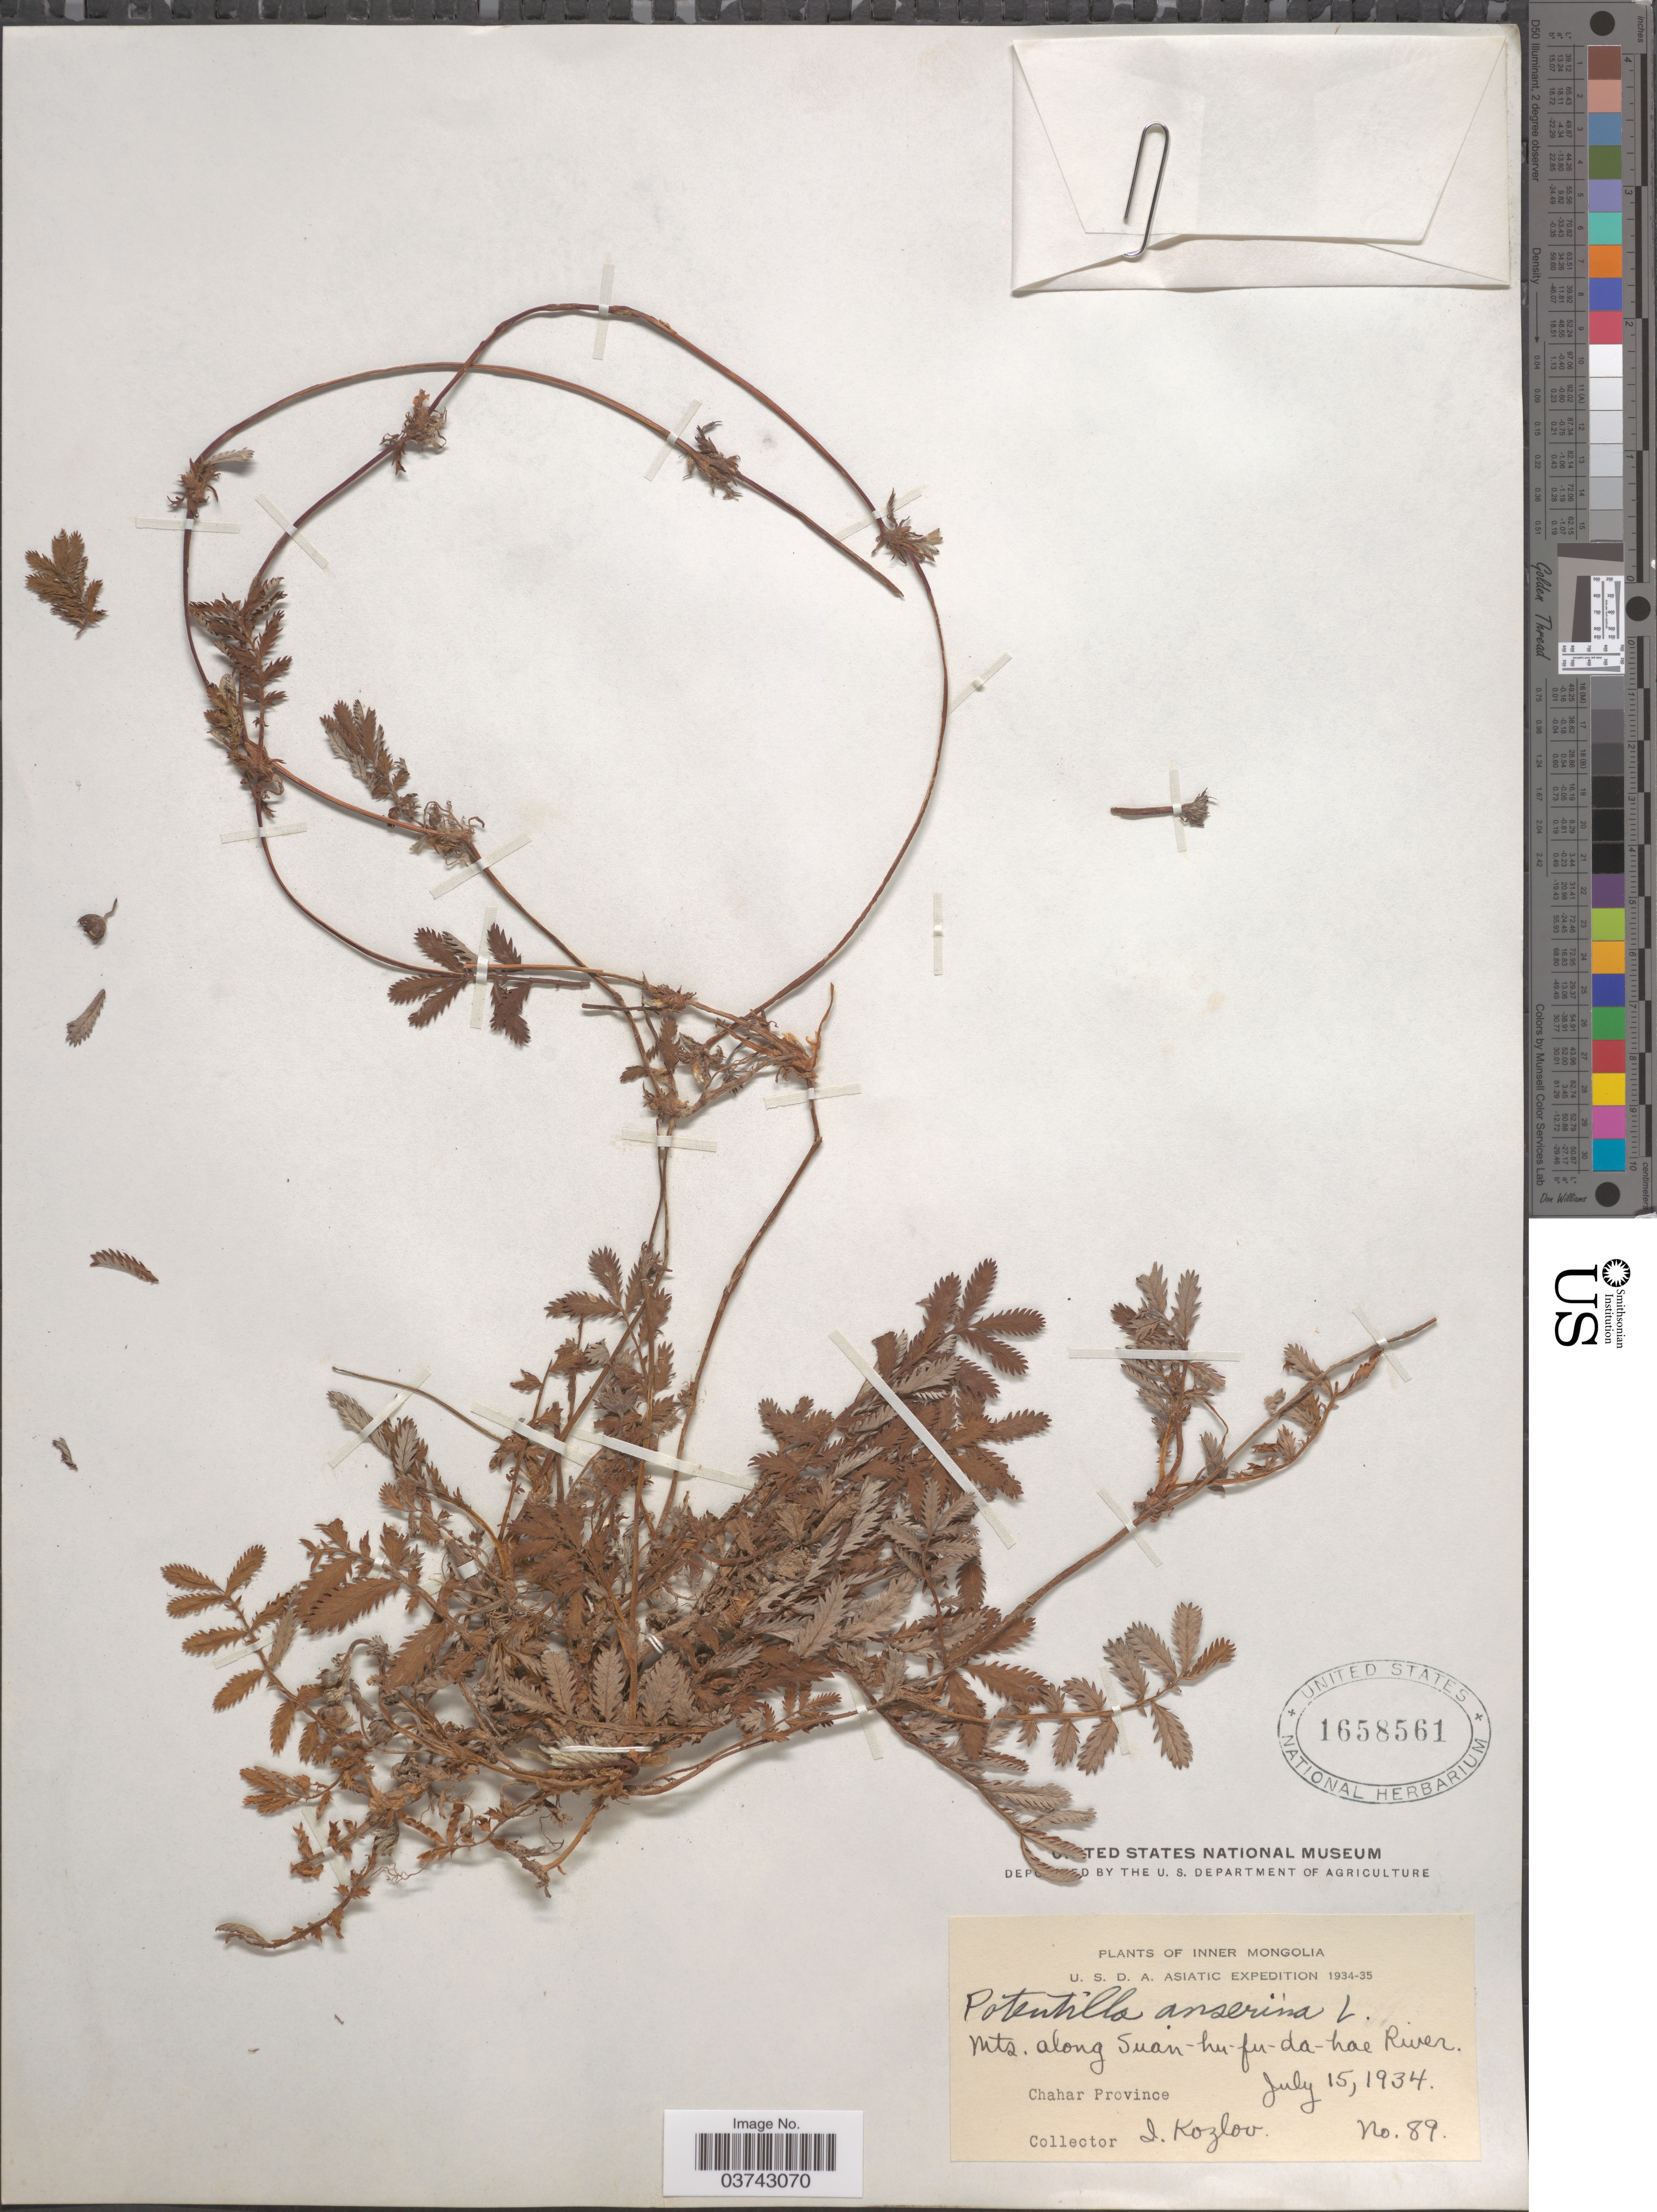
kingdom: Plantae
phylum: Tracheophyta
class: Magnoliopsida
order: Rosales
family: Rosaceae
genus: Argentina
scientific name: Argentina anserina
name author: (L.) Rydb.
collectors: I. Kozlov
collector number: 89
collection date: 1934-07-15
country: China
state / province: Nei Monggol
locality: Inner Mongolia. Mts. along Suan-hu-fu-da-hae River. Chahar Province.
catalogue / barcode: US 1658561